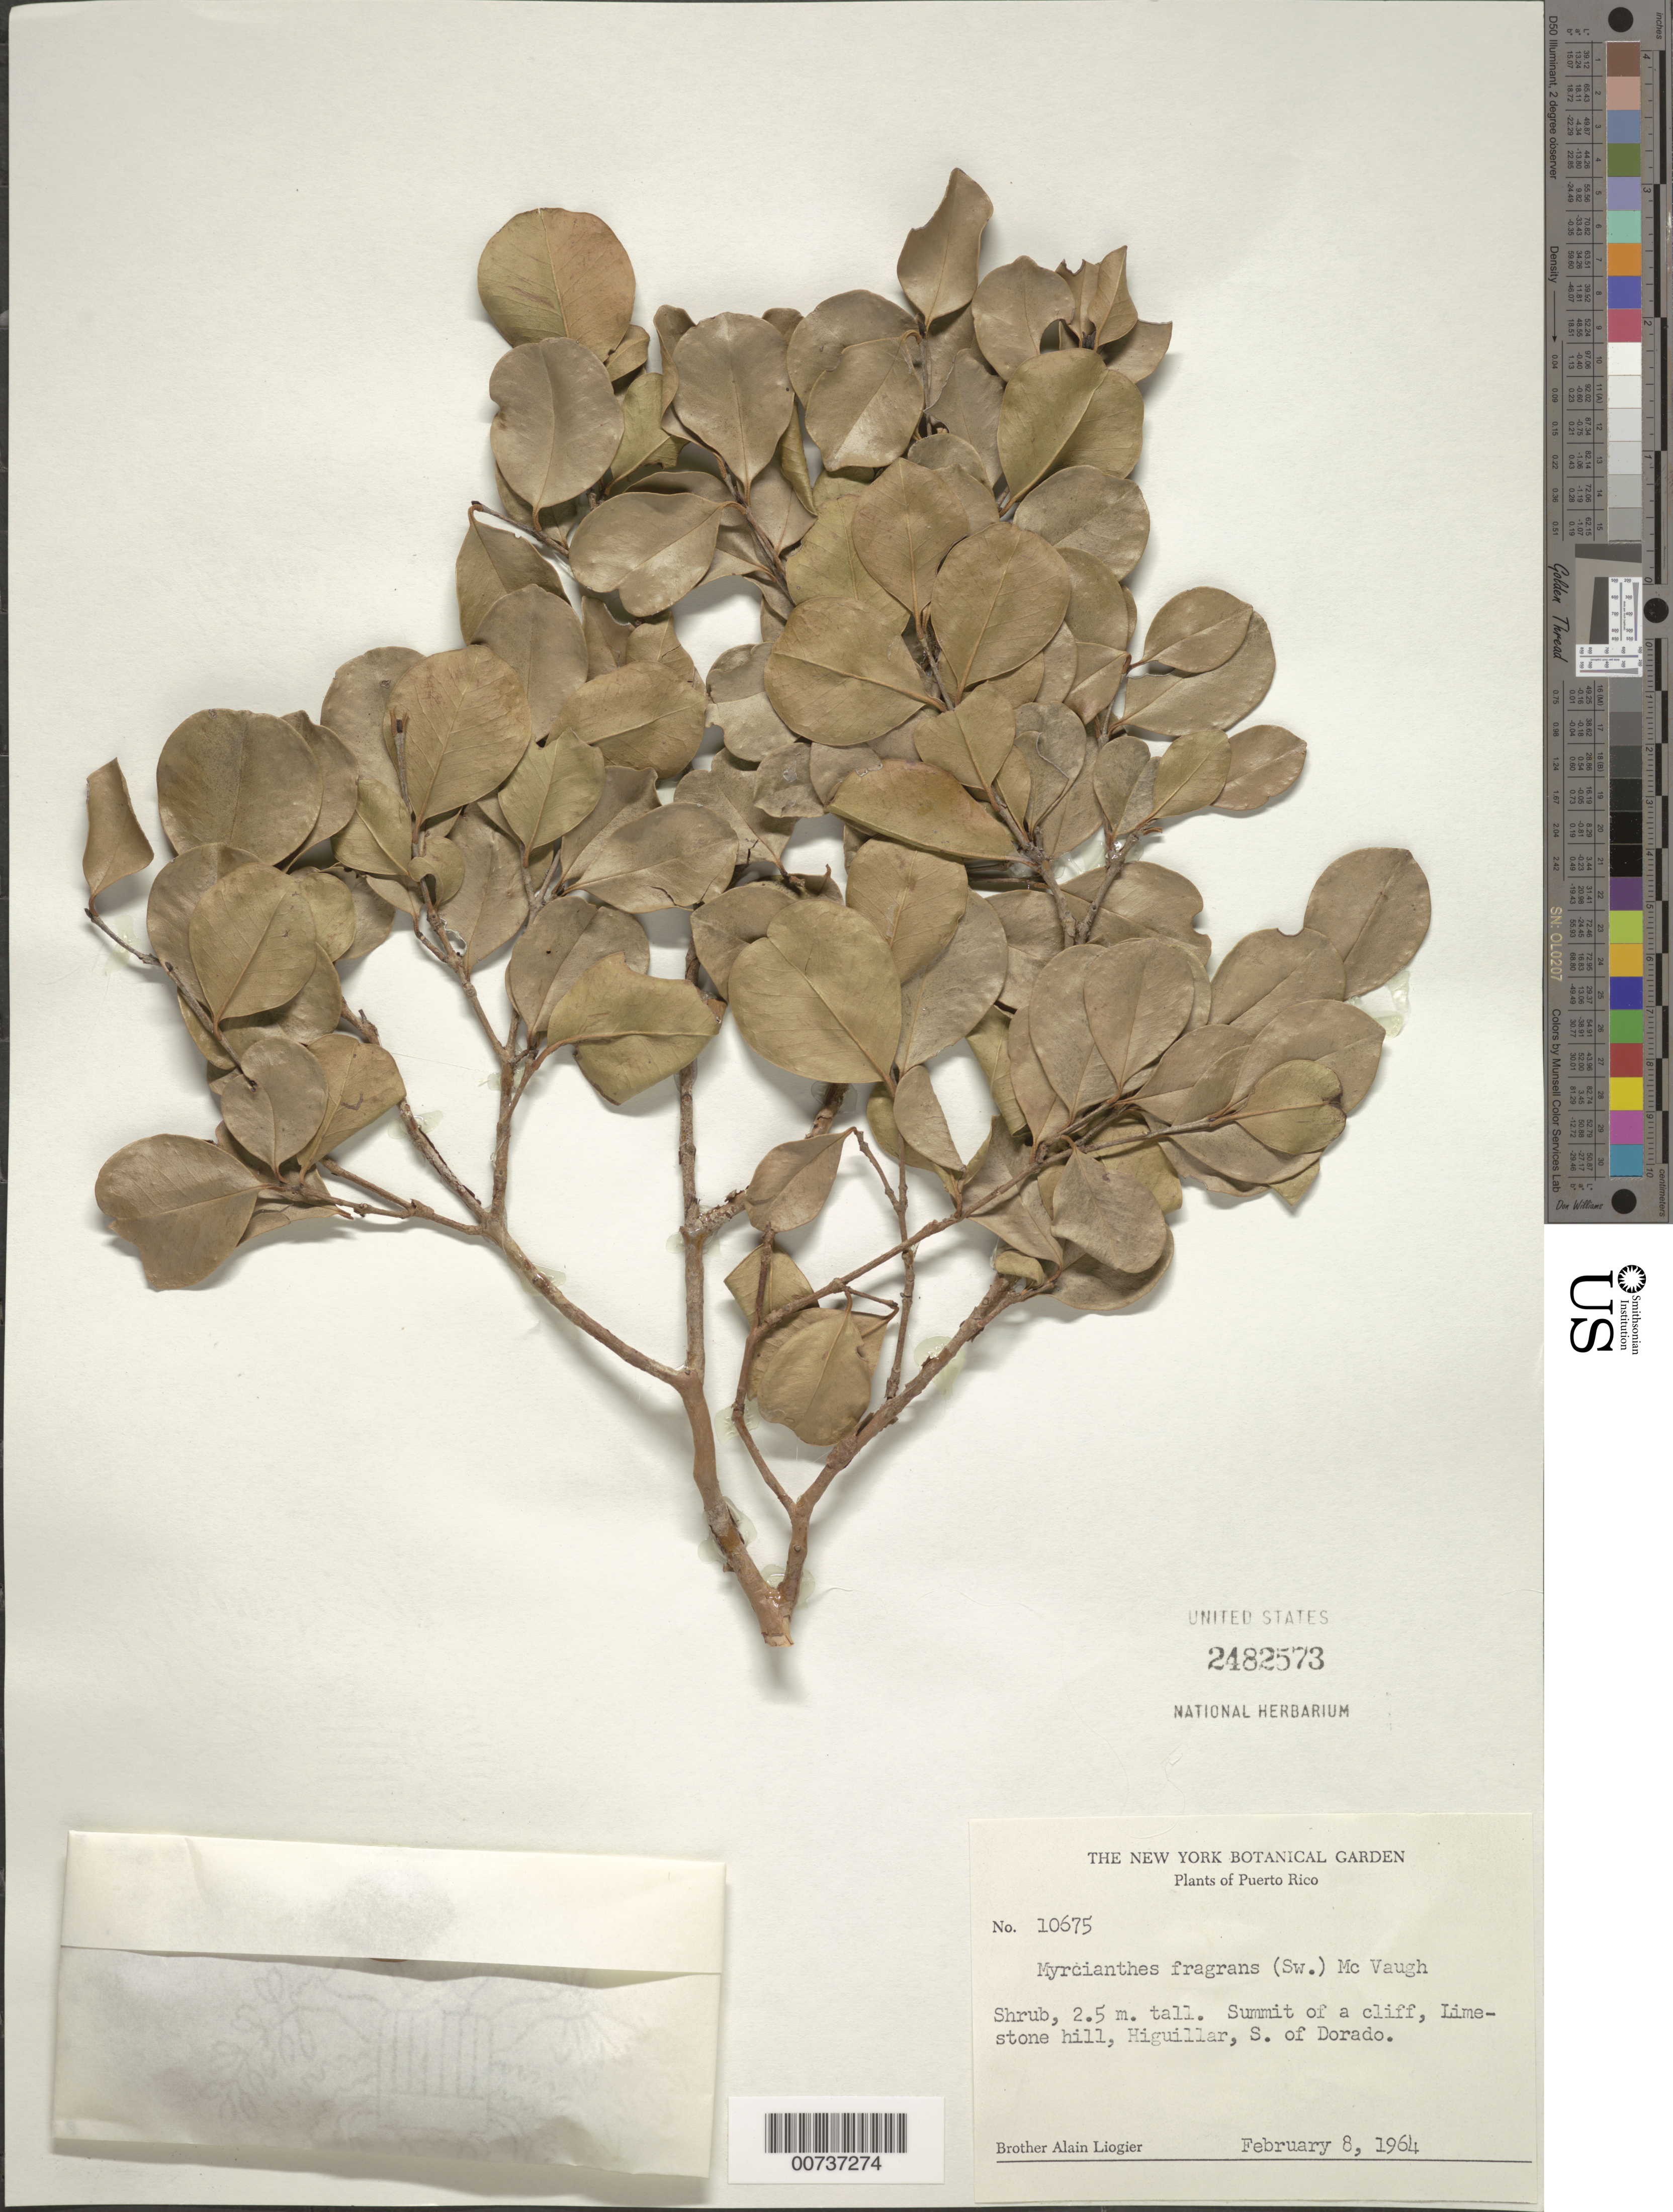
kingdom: Plantae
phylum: Tracheophyta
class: Magnoliopsida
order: Myrtales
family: Myrtaceae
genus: Myrcianthes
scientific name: Myrcianthes fragrans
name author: (Sw.) McVaugh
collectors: A. H. Liogier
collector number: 10675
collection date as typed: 08 Feb 1964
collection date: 1964-02-08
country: Puerto Rico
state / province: Dorado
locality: Higuillar, S of Dorado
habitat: Summit of a cliff, limestone hill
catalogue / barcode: US 2482573